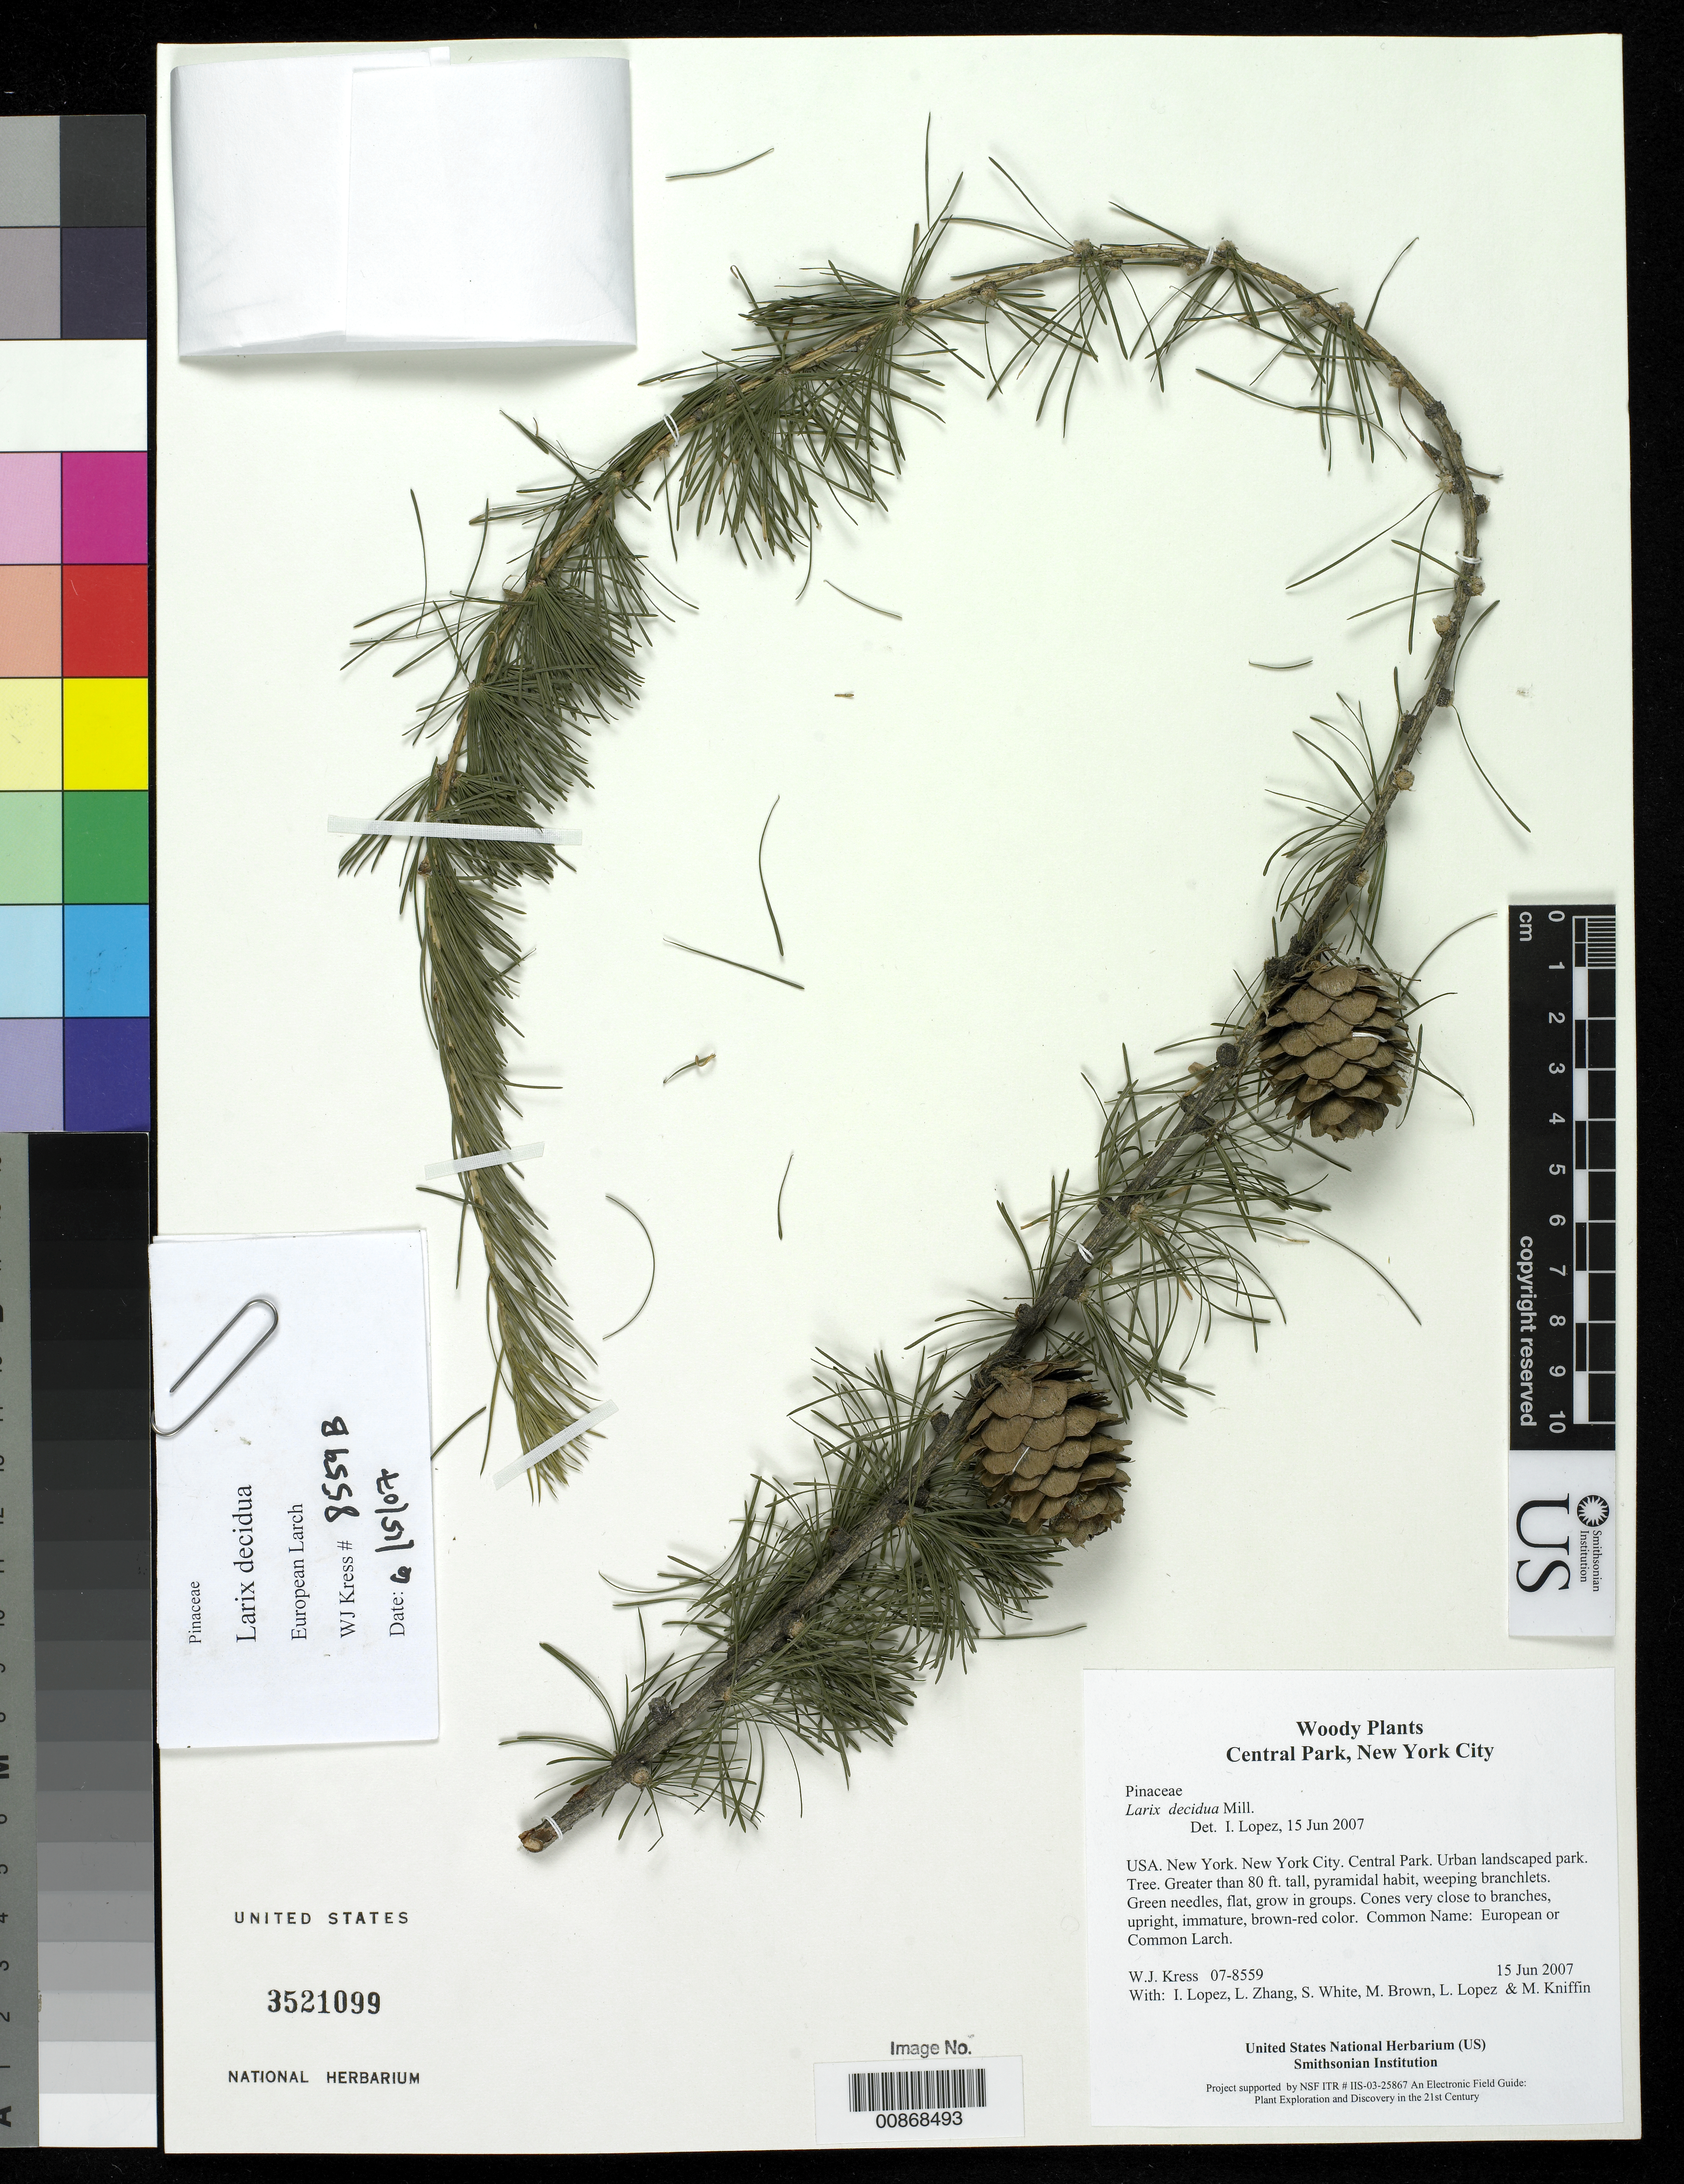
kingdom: Plantae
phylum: Tracheophyta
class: Pinopsida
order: Pinales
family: Pinaceae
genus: Larix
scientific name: Larix decidua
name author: Mill.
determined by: Lopez, Ida C., (BOT), Smithsonian Institution - National Museum of Natural History (UNITED STATES)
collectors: W. J. Kress, I. C. Lopez, L. B. Zhang, S. White, M. Brown, L. López & M. Kniffin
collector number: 07-8559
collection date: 2007-06-15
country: United States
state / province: New York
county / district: New York City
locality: Central Park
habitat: Urban landscaped park.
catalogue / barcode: US 3521099